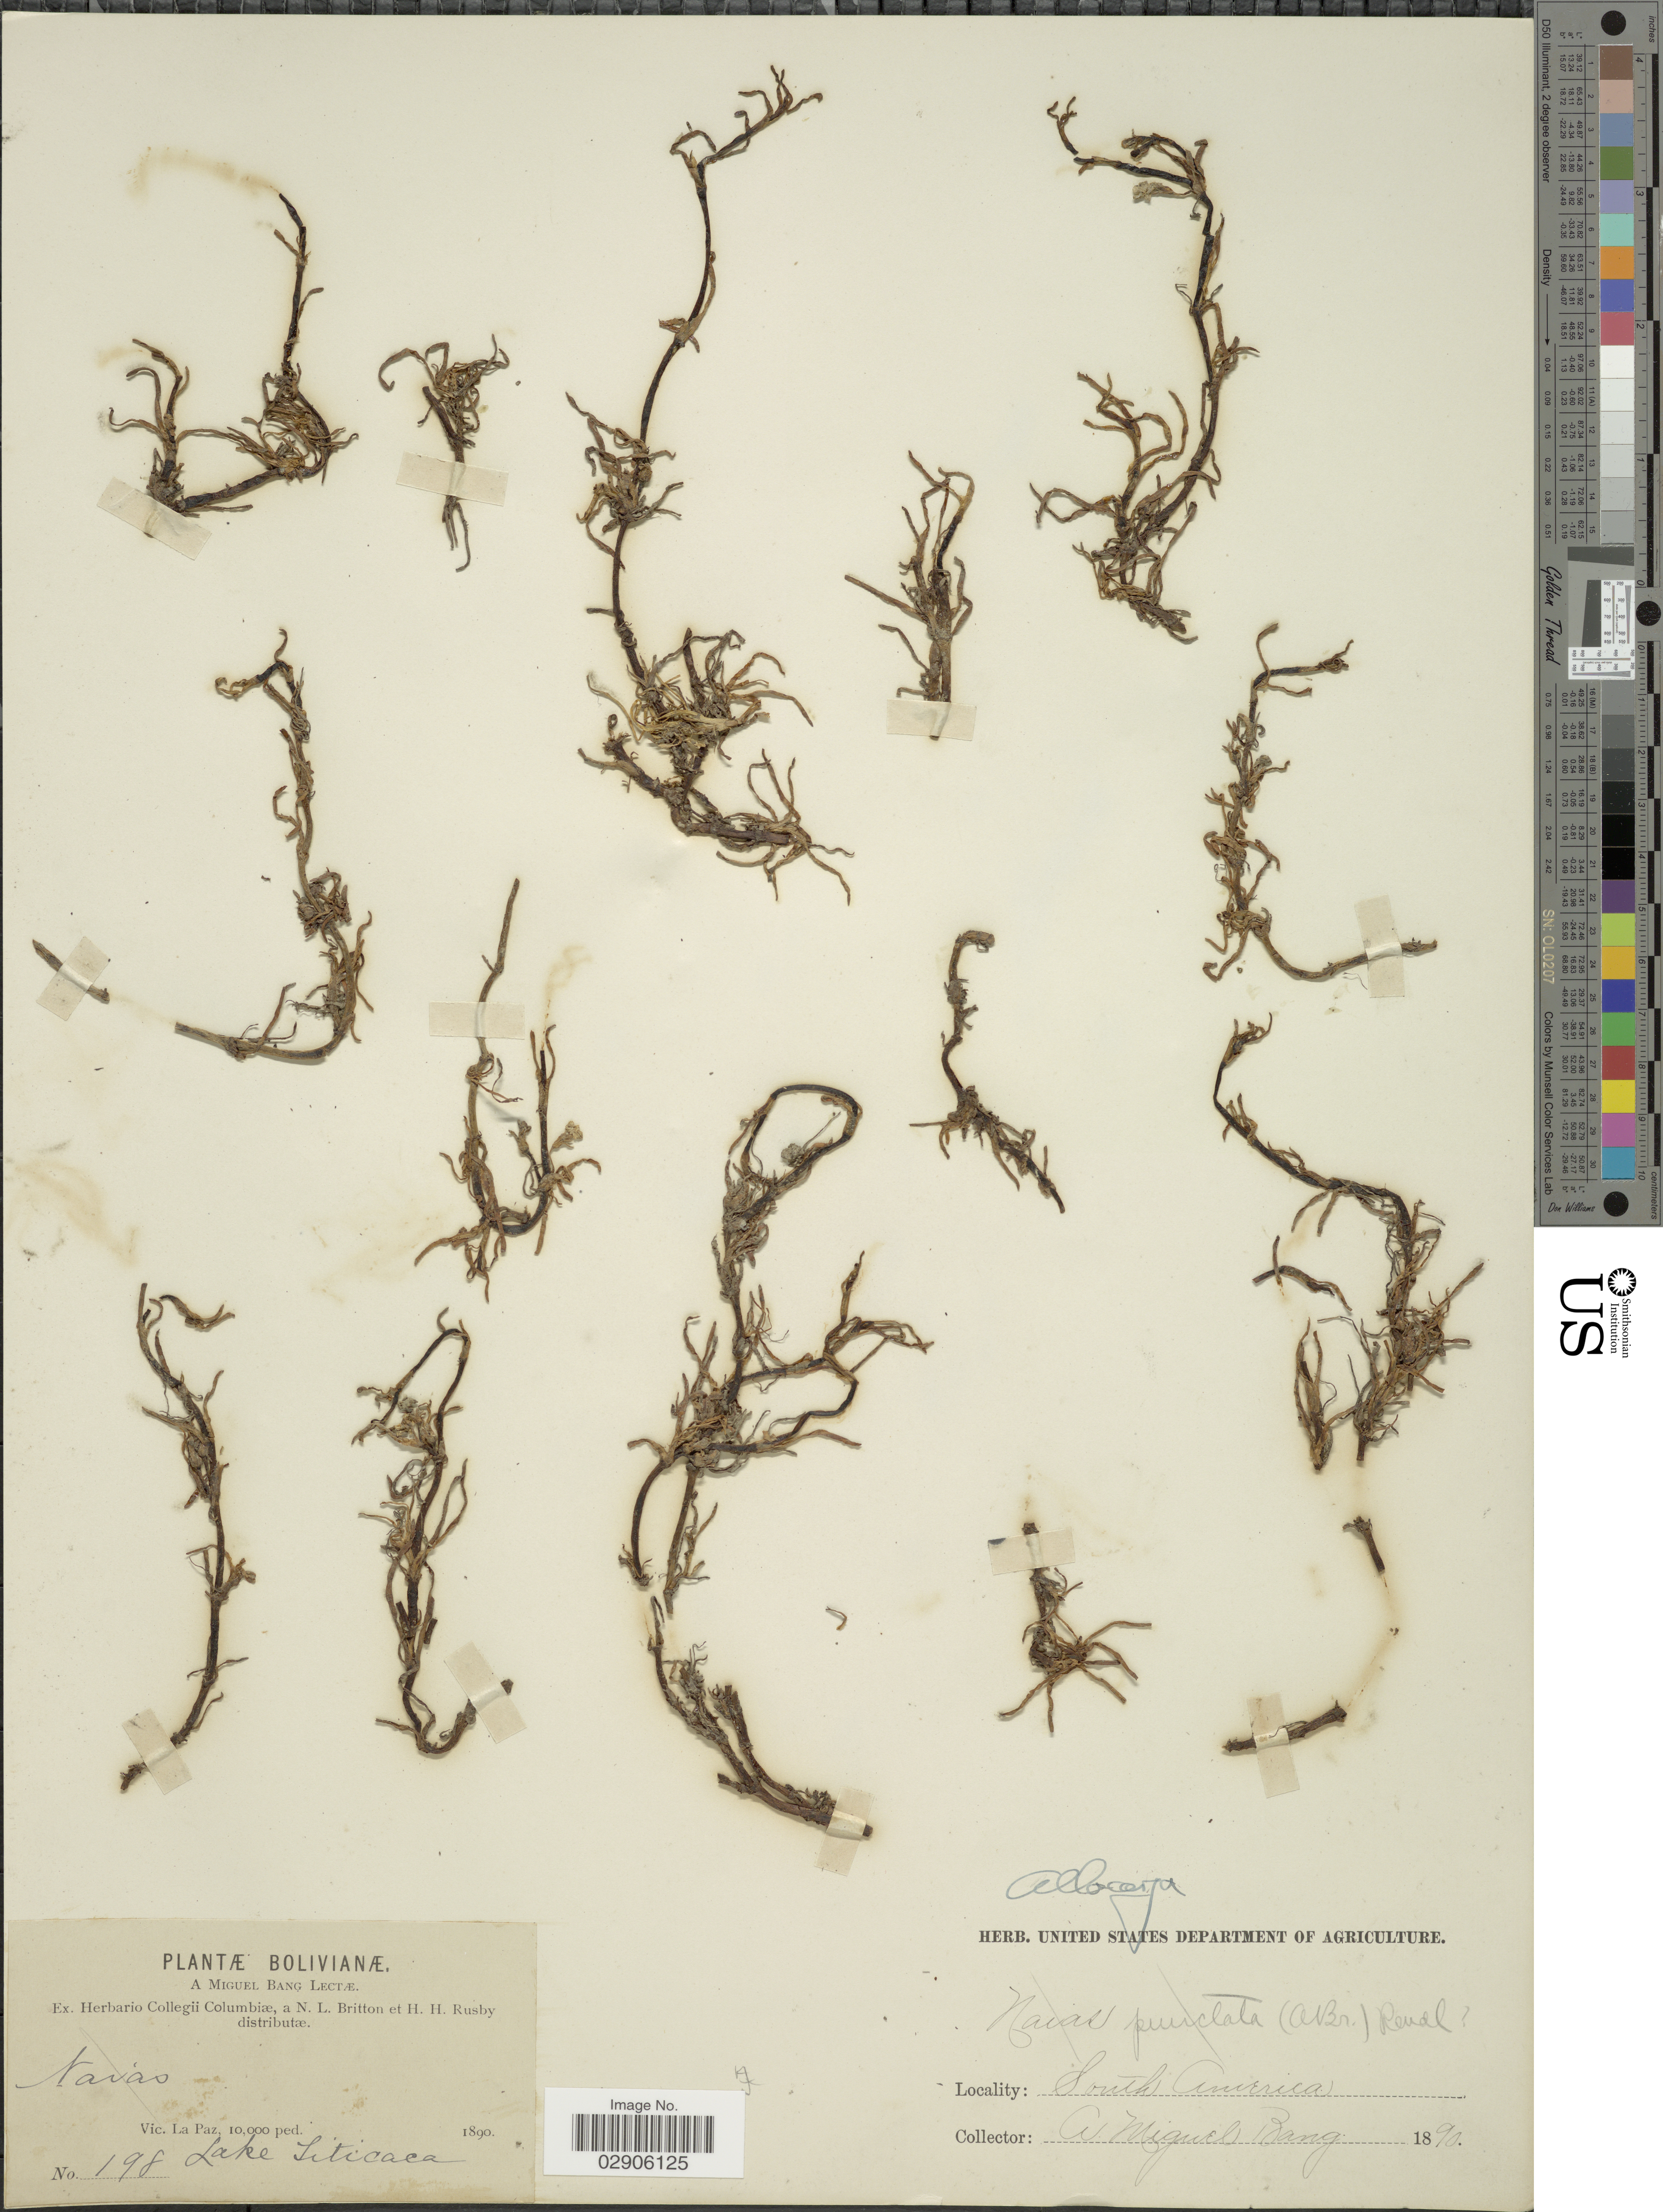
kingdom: Plantae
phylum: Tracheophyta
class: Magnoliopsida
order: Boraginales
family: Boraginaceae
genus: Plagiobothrys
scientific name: Plagiobothrys sp.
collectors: M. Bang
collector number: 198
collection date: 1890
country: Bolivia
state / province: La Paz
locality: Vic. La Paz, Lake Liticaca.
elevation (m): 3048